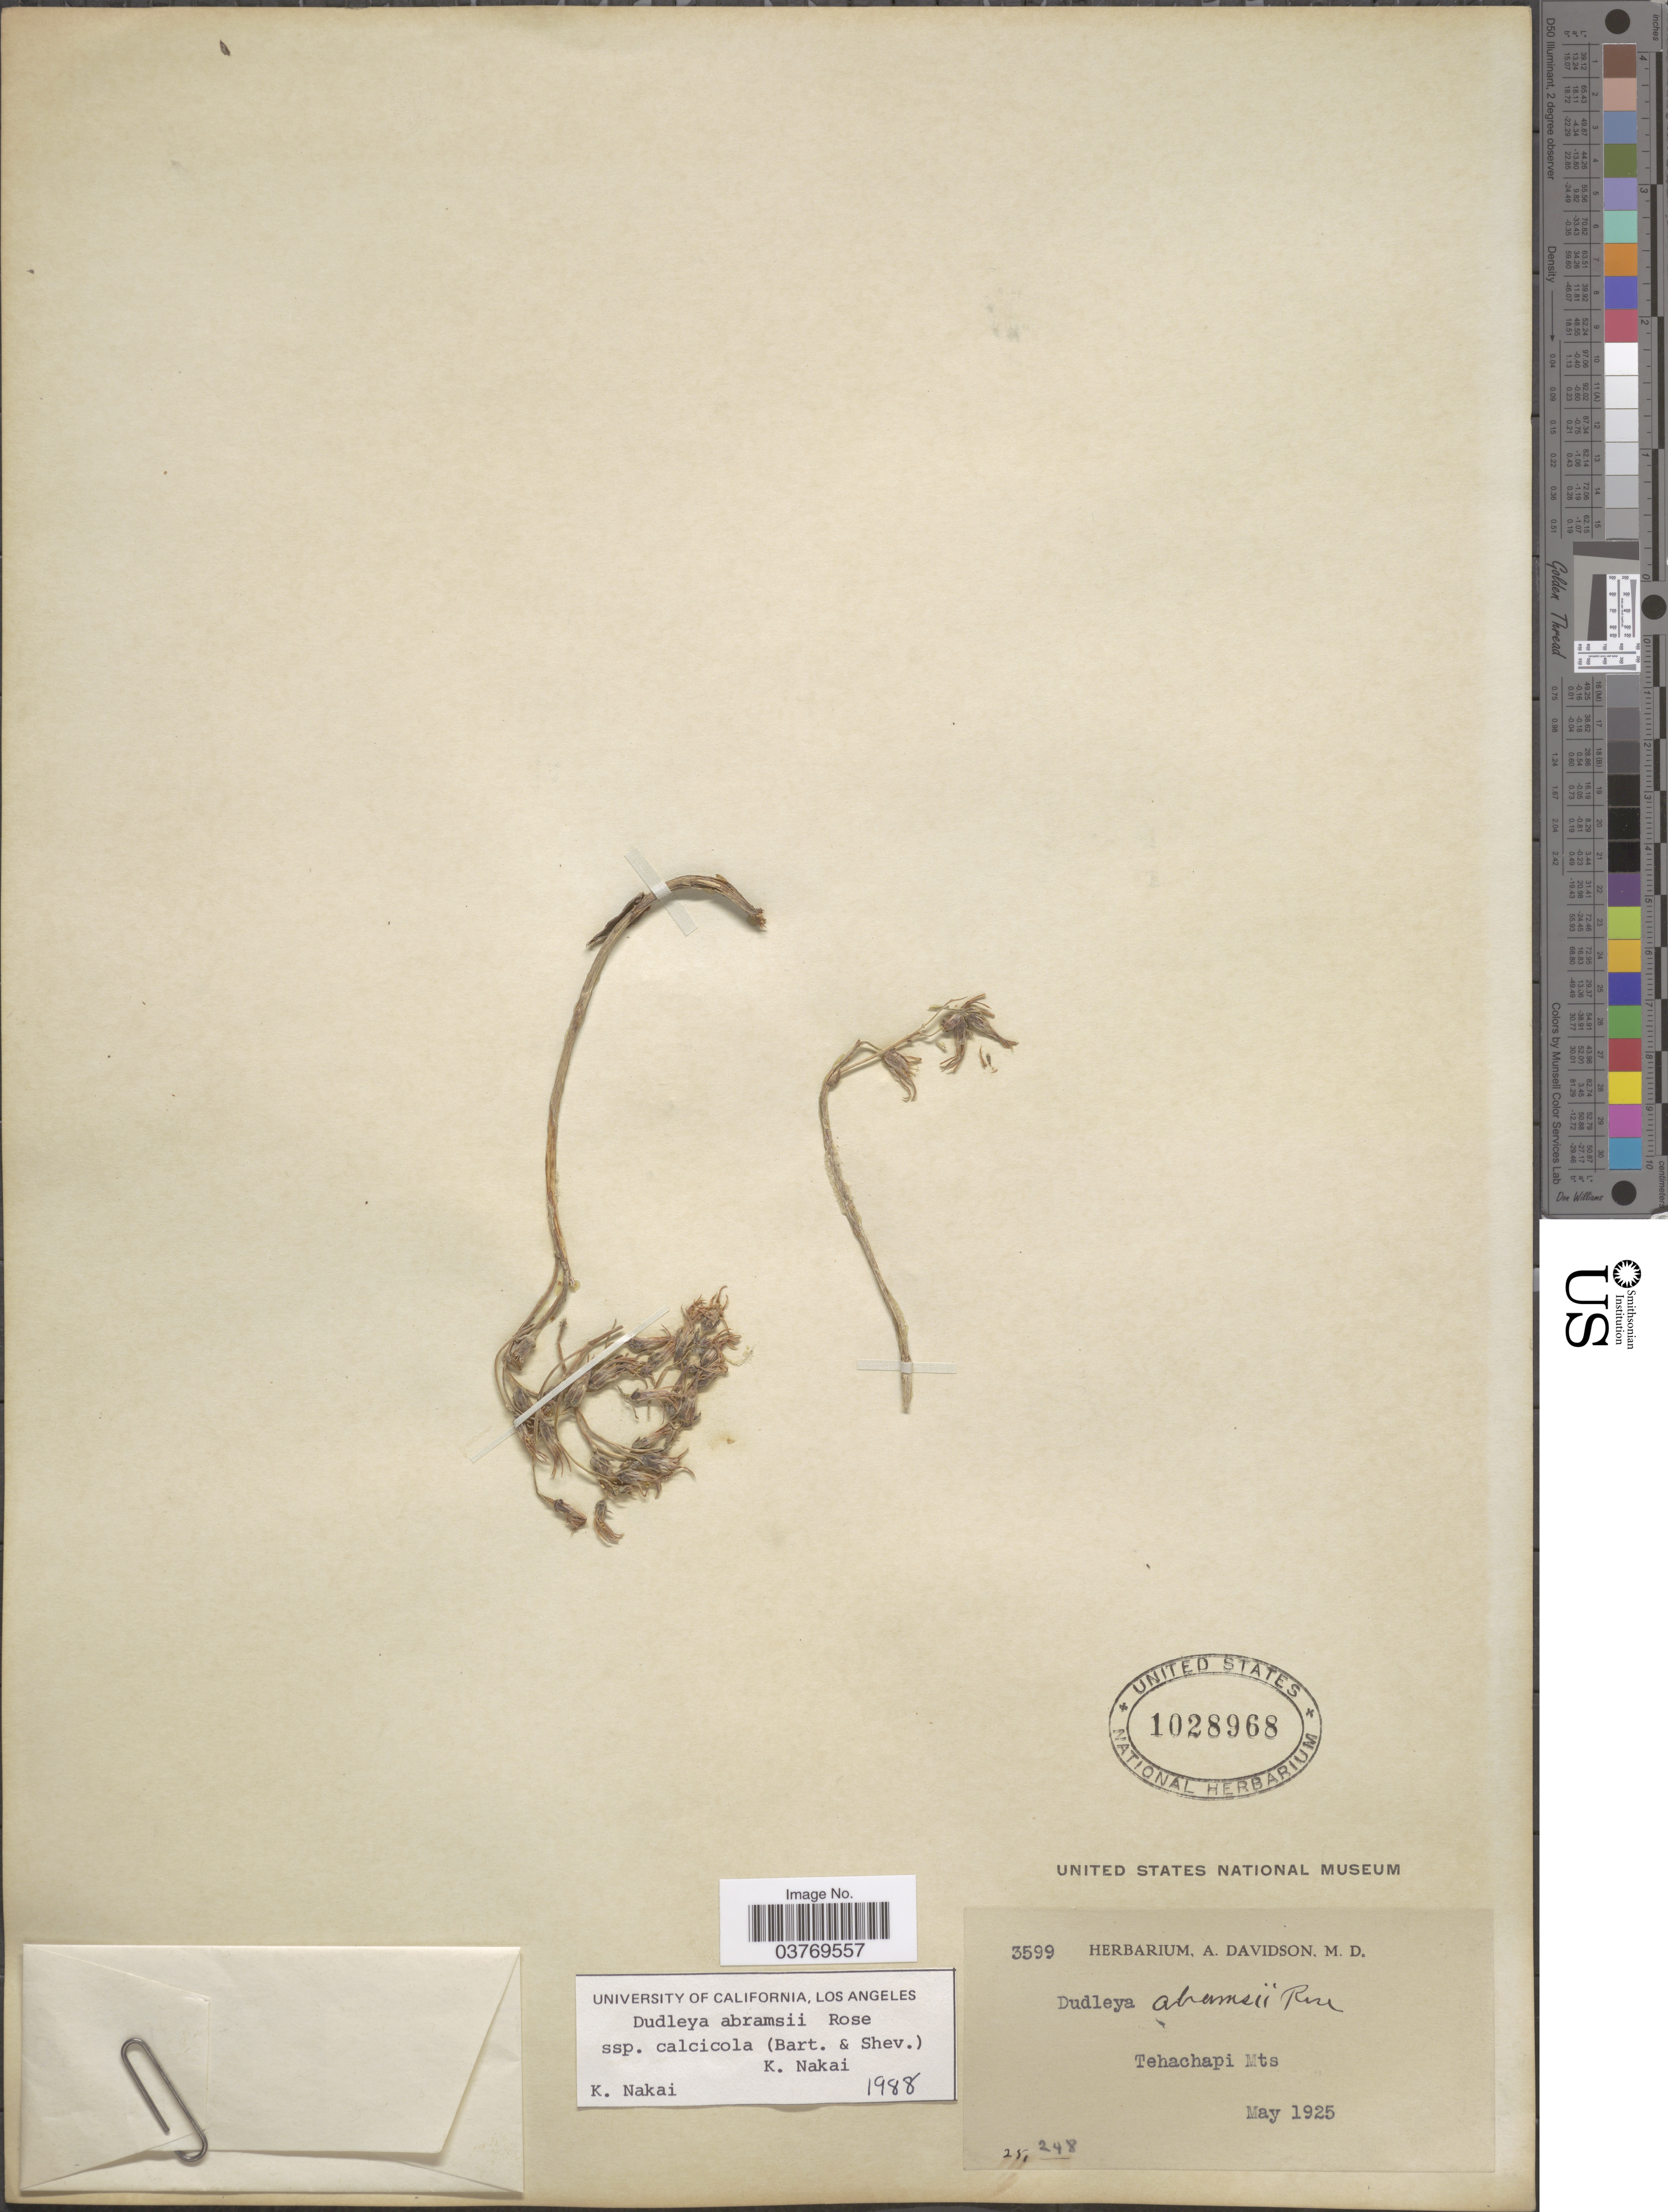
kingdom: Plantae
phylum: Tracheophyta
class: Magnoliopsida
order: Saxifragales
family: Crassulaceae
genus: Dudleya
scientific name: Dudleya abramsii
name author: Rose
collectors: ex herb. A. Davidson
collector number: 3599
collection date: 1925-05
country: United States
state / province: California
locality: Tehachapi Mts.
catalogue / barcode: US 1028968